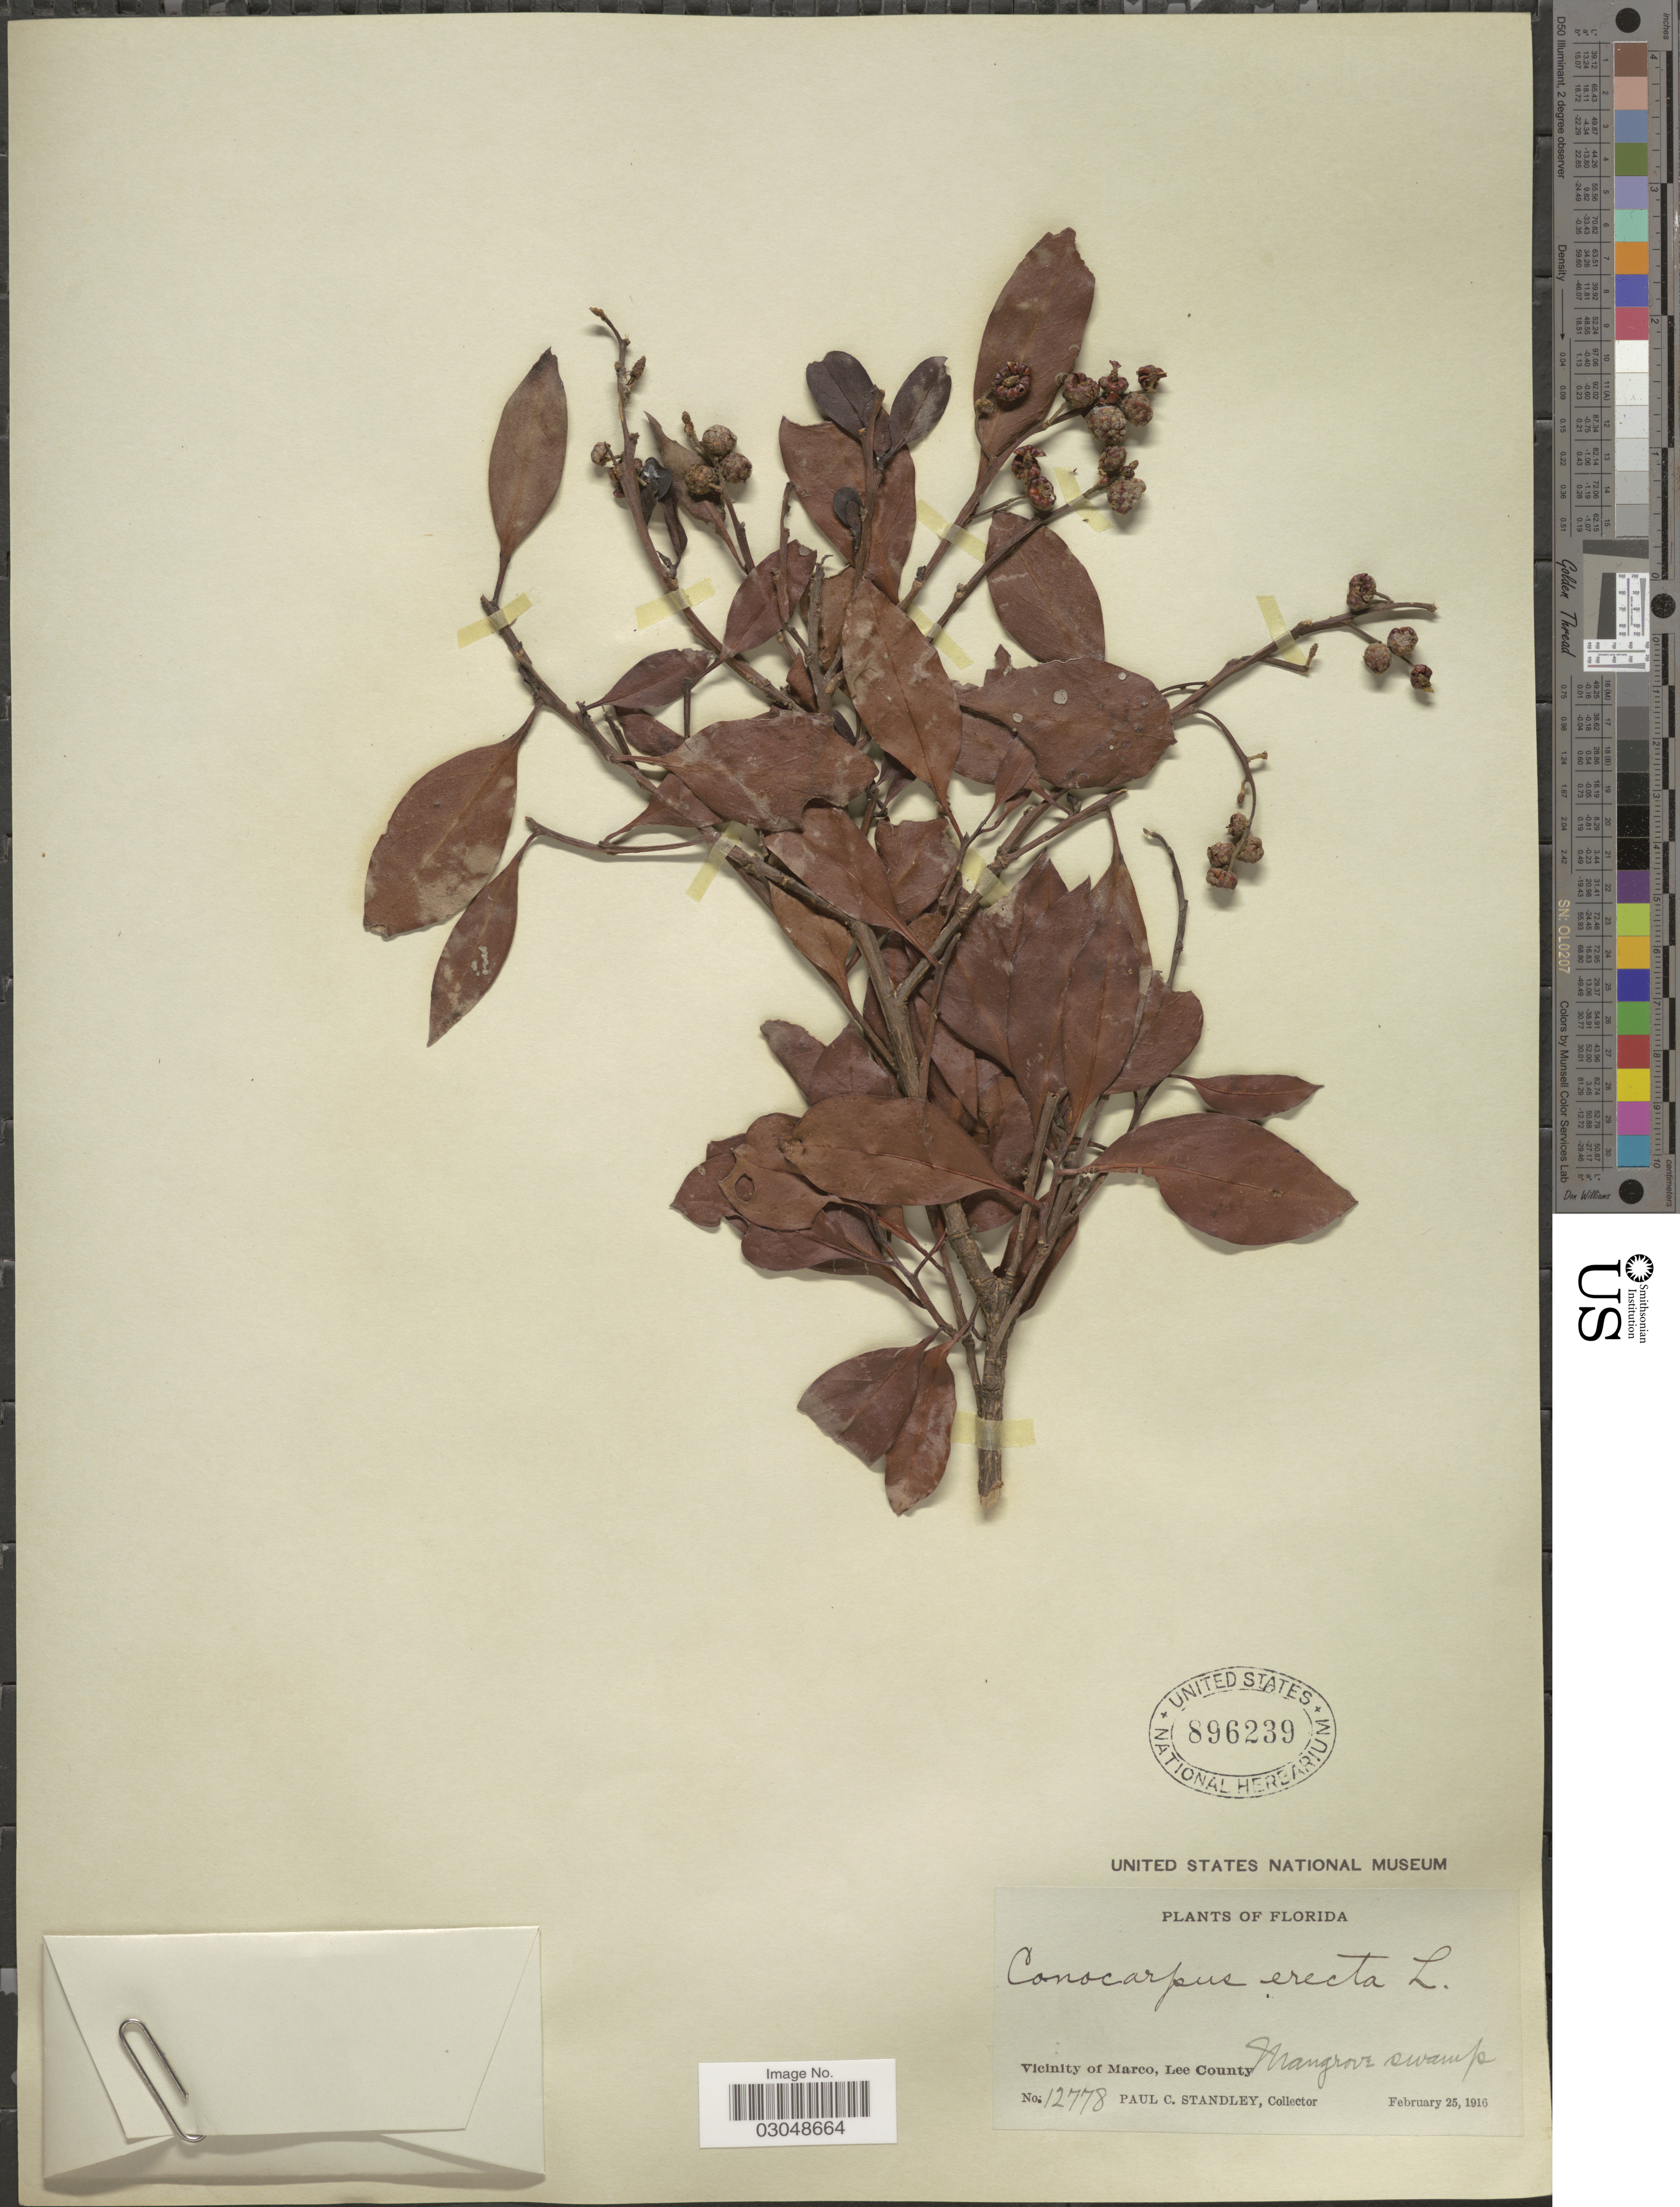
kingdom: Plantae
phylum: Tracheophyta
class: Magnoliopsida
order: Myrtales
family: Combretaceae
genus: Conocarpus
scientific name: Conocarpus erectus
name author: L.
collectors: P. C. Standley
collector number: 12778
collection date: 1916-02-25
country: United States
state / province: Florida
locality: Vicinity of Marco, Lee County.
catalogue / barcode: US 896239